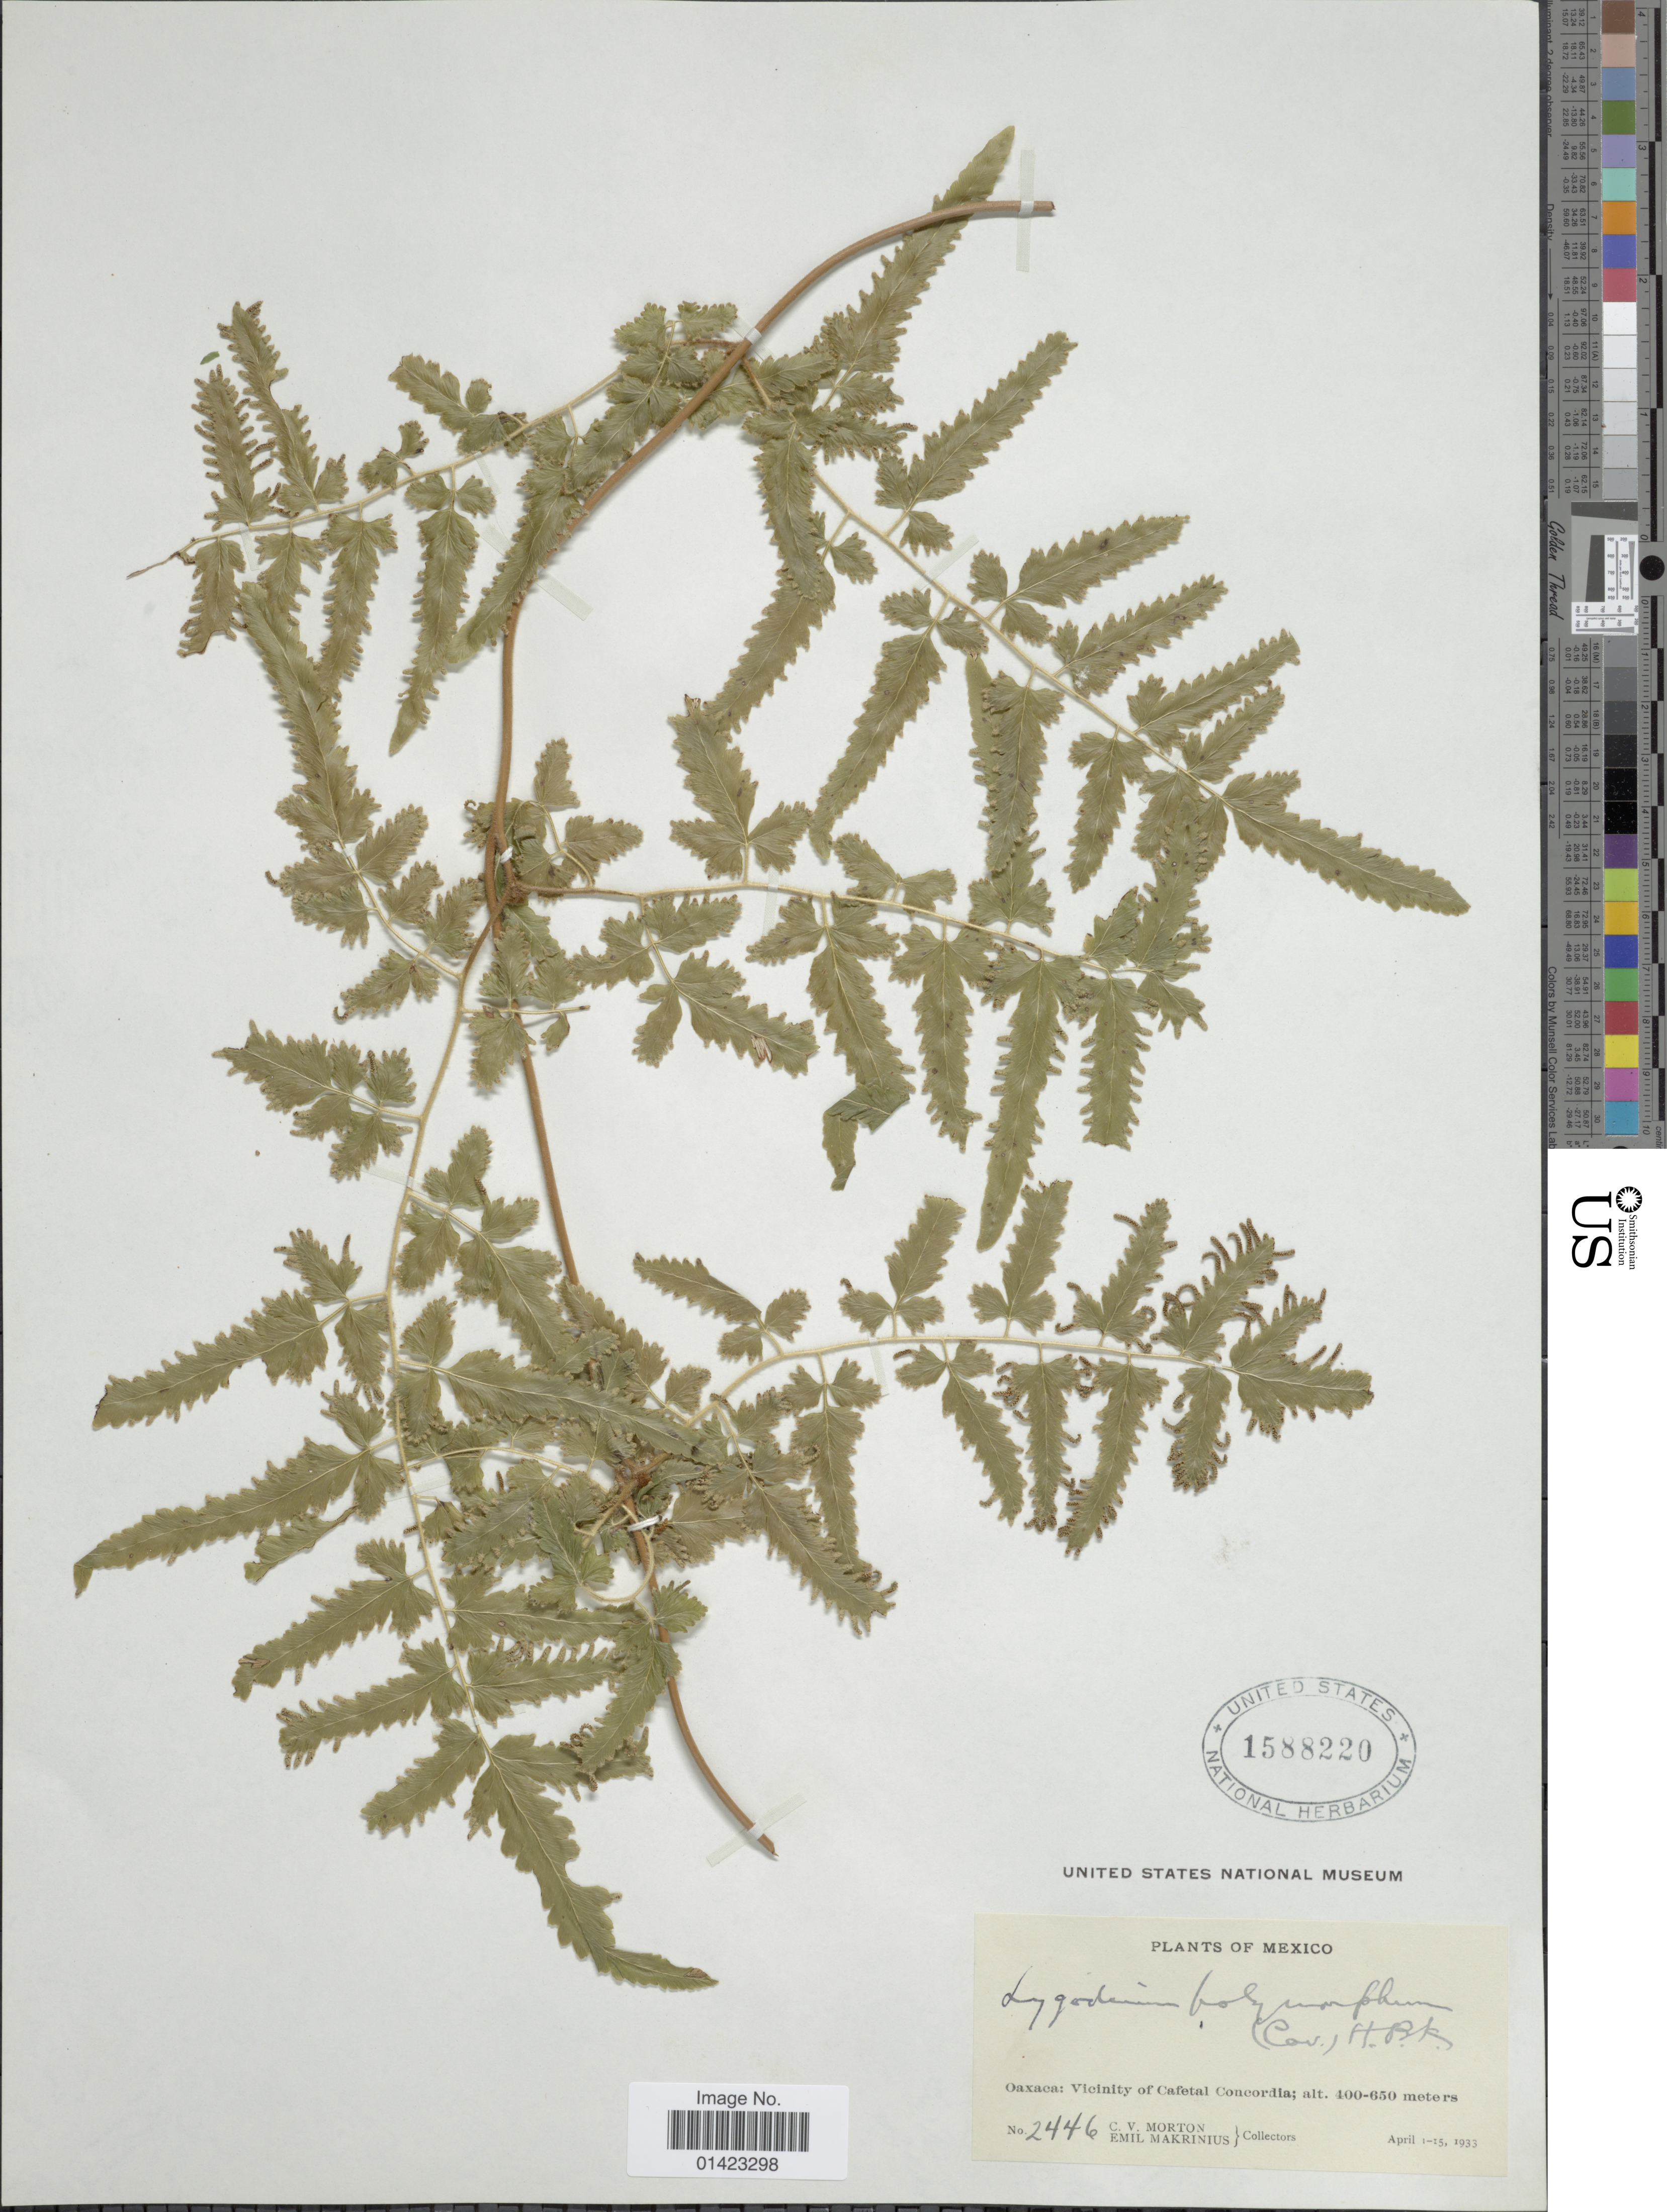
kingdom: Plantae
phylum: Tracheophyta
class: Polypodiopsida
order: Schizaeales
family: Lygodiaceae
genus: Lygodium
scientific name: Lygodium venustum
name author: Sw.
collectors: C. V. Morton & E. Makrinius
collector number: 2446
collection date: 1933-04-01/1933-04-15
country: Mexico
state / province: Oaxaca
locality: Oaxaca: Vicinity of Cafetal Concordia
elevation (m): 400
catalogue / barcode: US 1588220